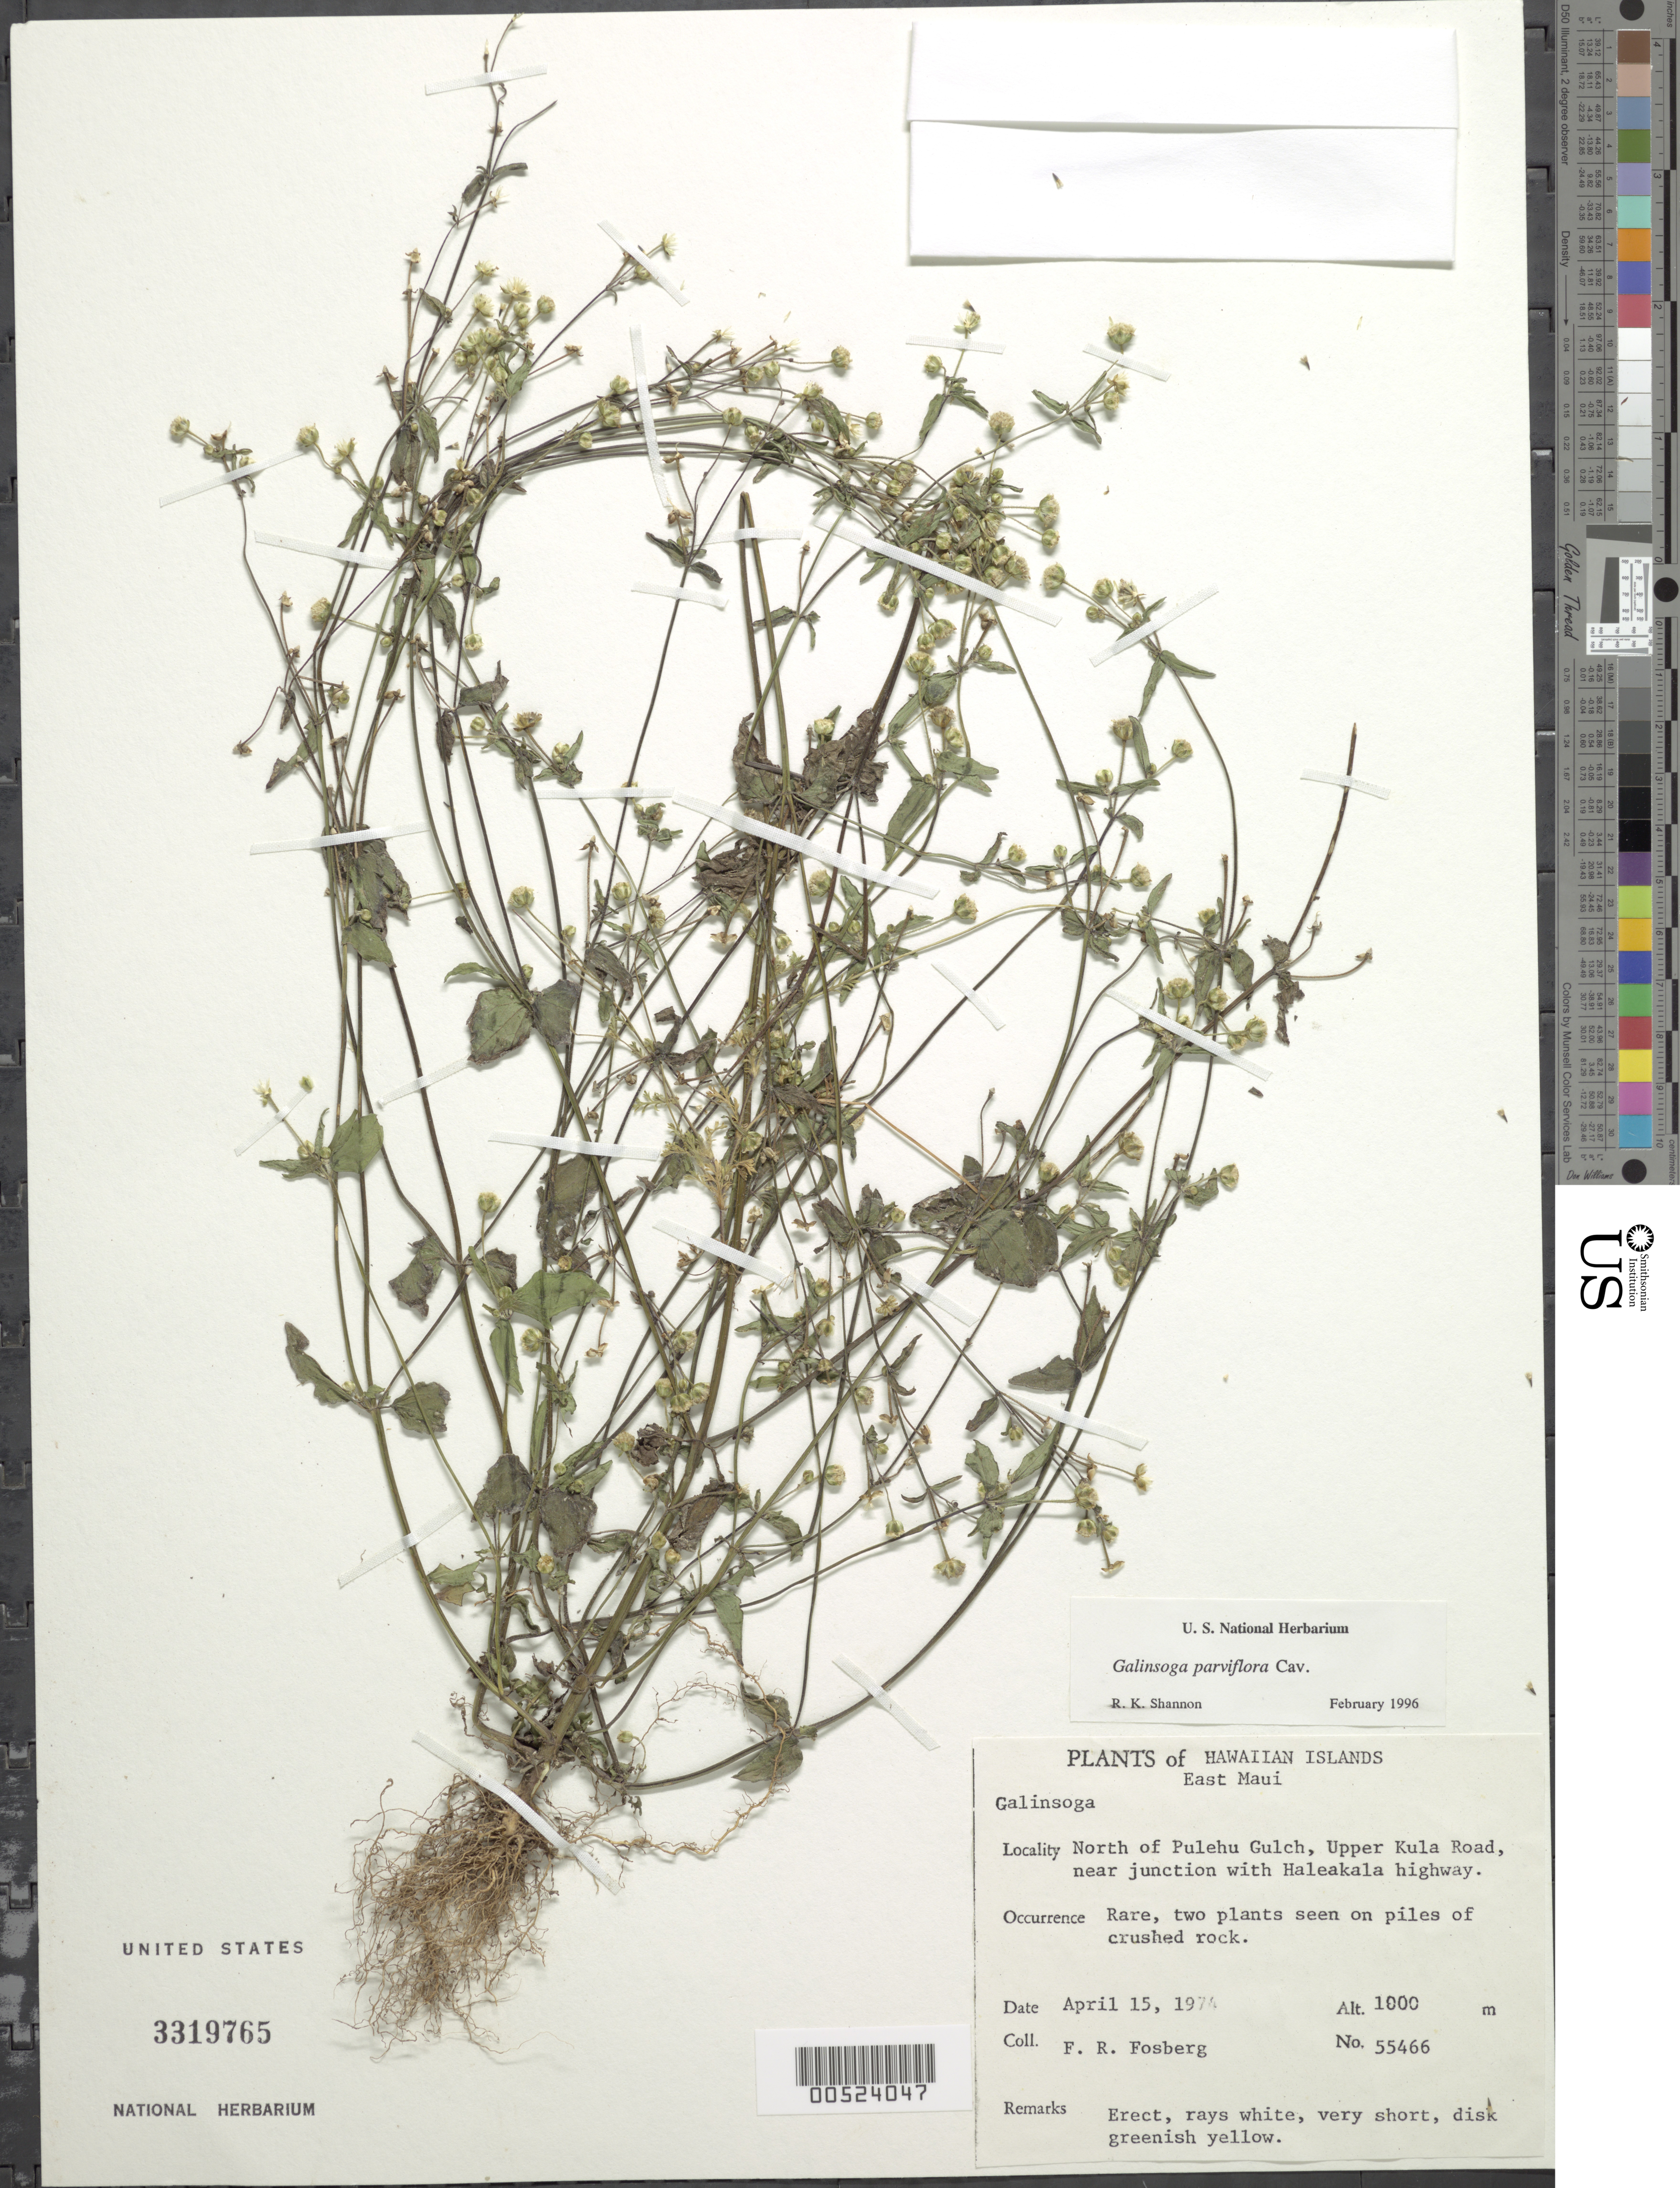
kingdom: Plantae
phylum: Tracheophyta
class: Magnoliopsida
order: Asterales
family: Asteraceae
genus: Galinsoga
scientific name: Galinsoga parviflora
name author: Cav.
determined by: Shannon, R. K., (UNITED STATES)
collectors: F. R. Fosberg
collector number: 55466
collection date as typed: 15 Apr 1974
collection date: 1974-04-15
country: United States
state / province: Hawaii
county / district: Maui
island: Maui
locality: E Maui, N of Pulehu Gulch, Upper Kula Rd, near jct with Haleakala Hwy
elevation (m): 1000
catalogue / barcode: US 3319765